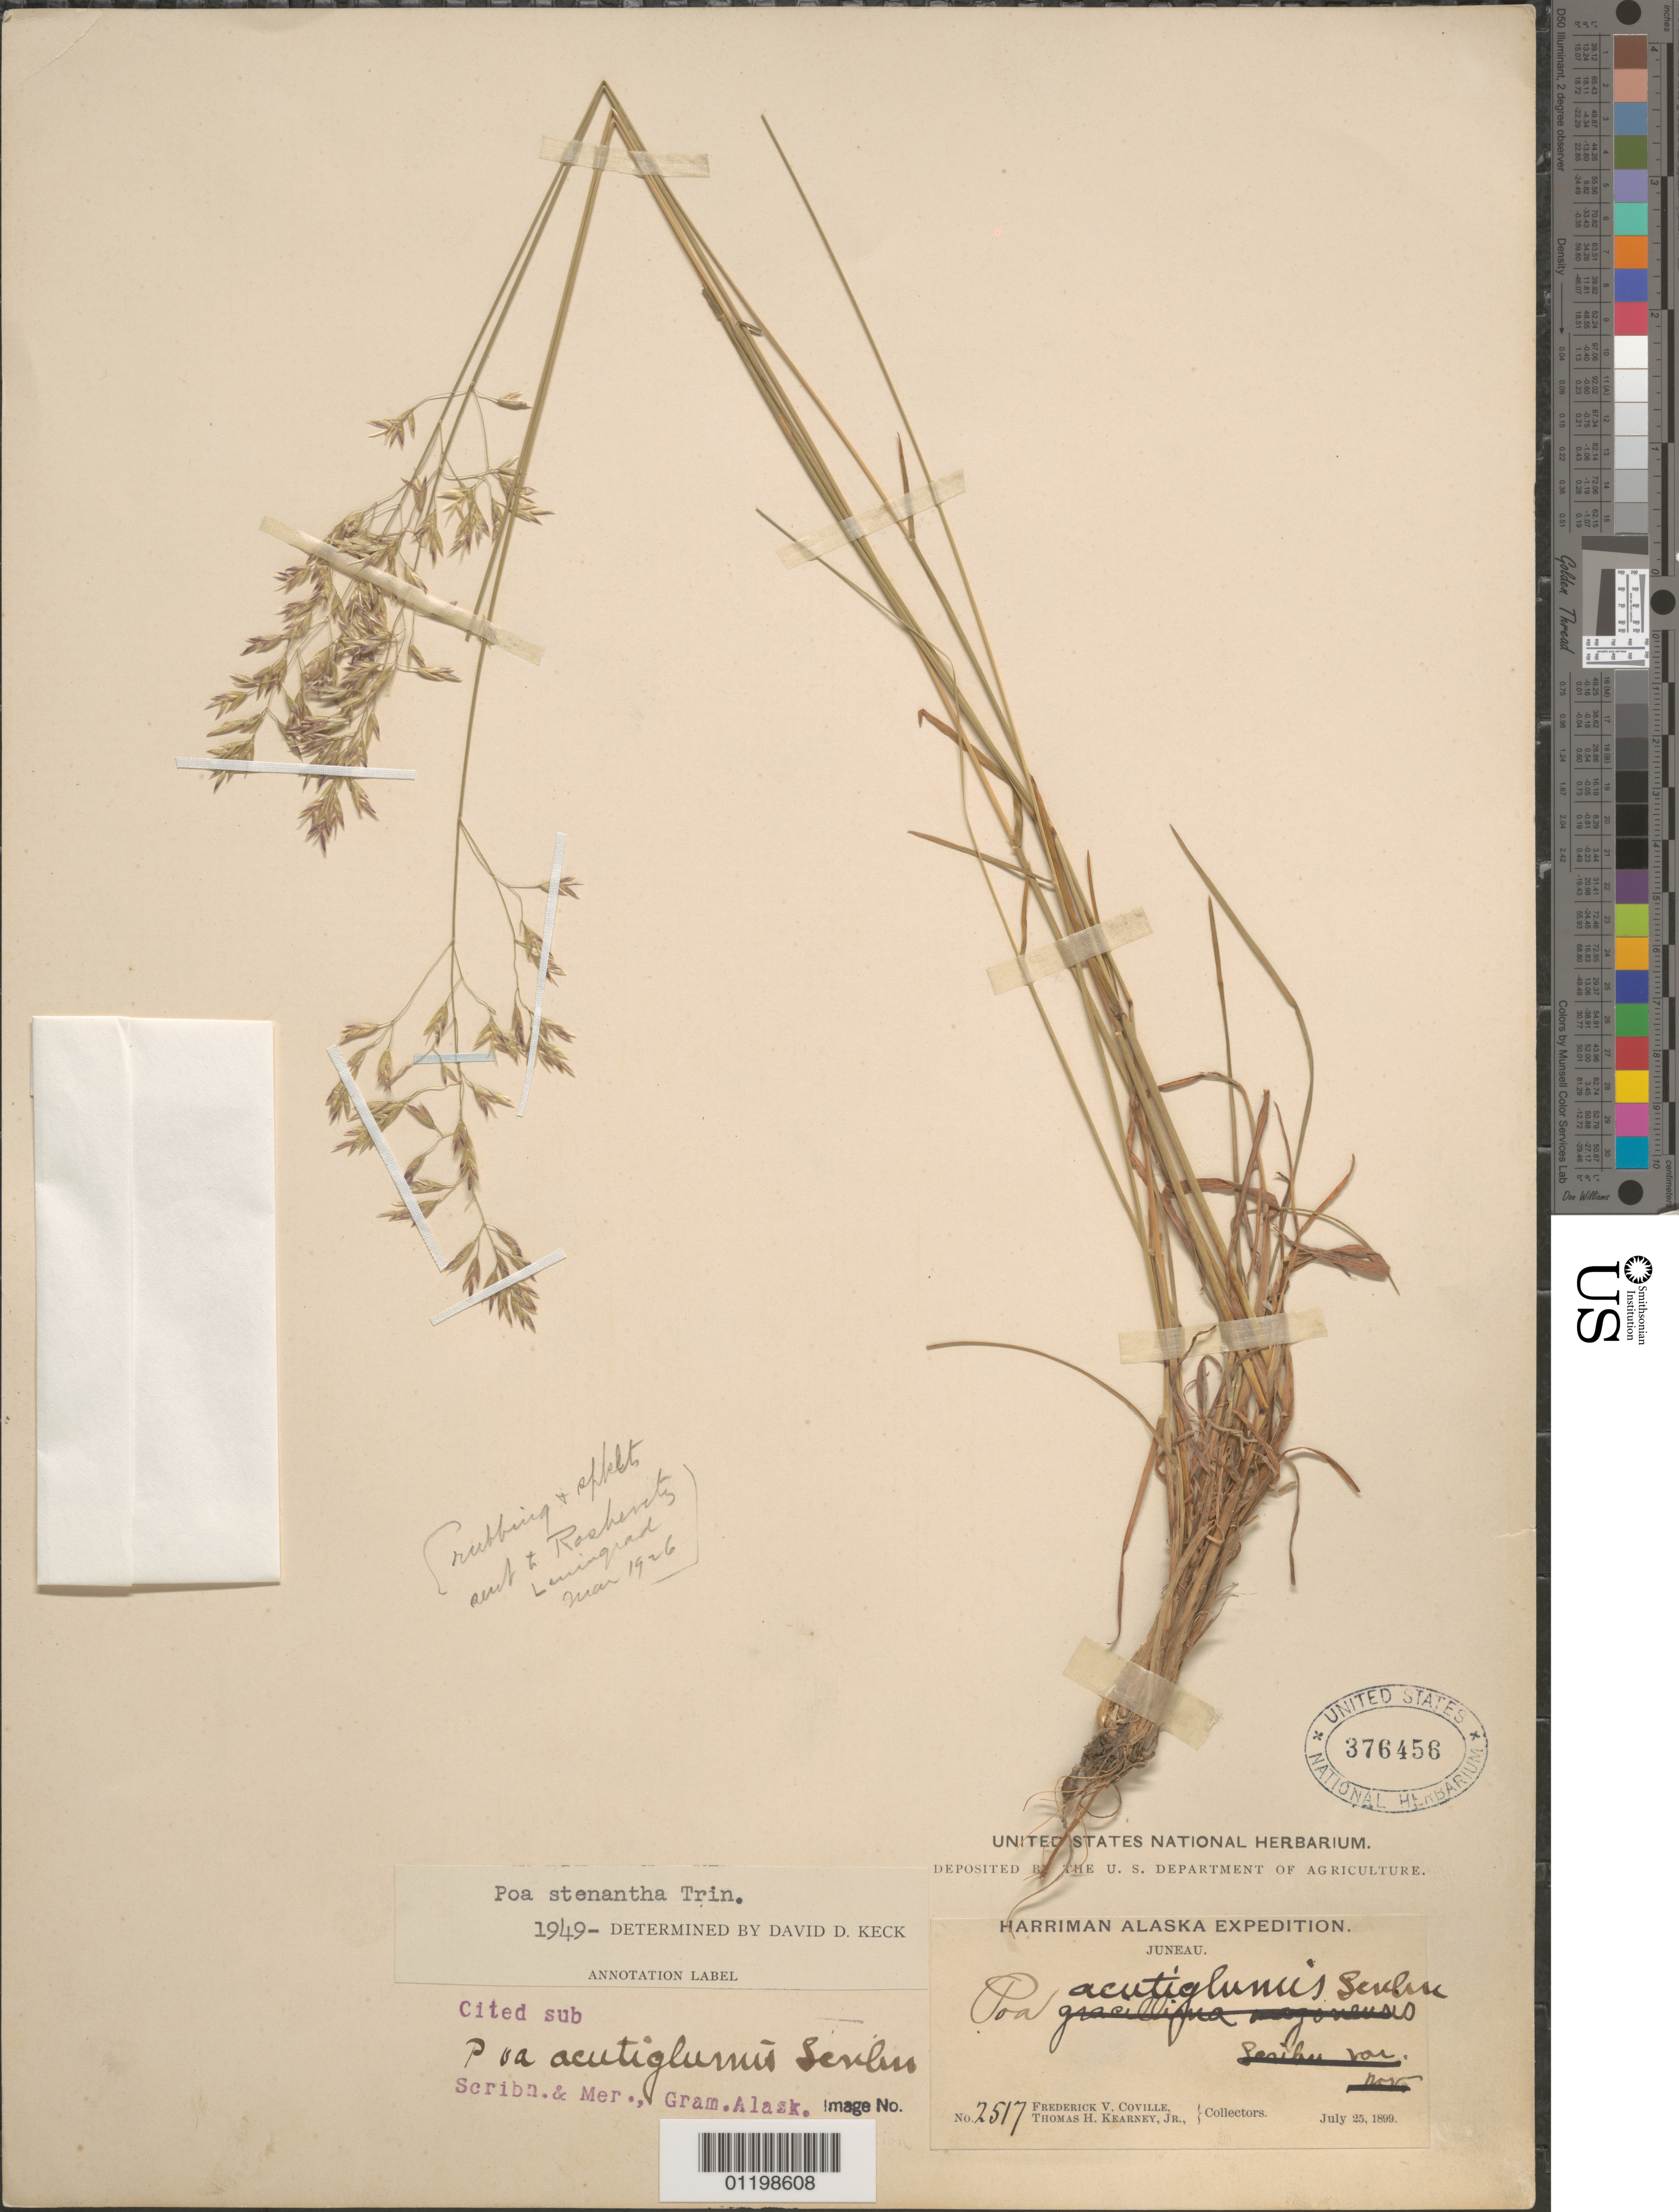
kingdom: Plantae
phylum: Tracheophyta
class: Liliopsida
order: Poales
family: Poaceae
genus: Poa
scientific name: Poa stenantha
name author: Trin.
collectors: F. V. Coville & T. H. Kearney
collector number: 2517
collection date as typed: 25 Jul 1899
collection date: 1899-07-25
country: United States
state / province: Alaska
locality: Juneau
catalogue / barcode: US 376456